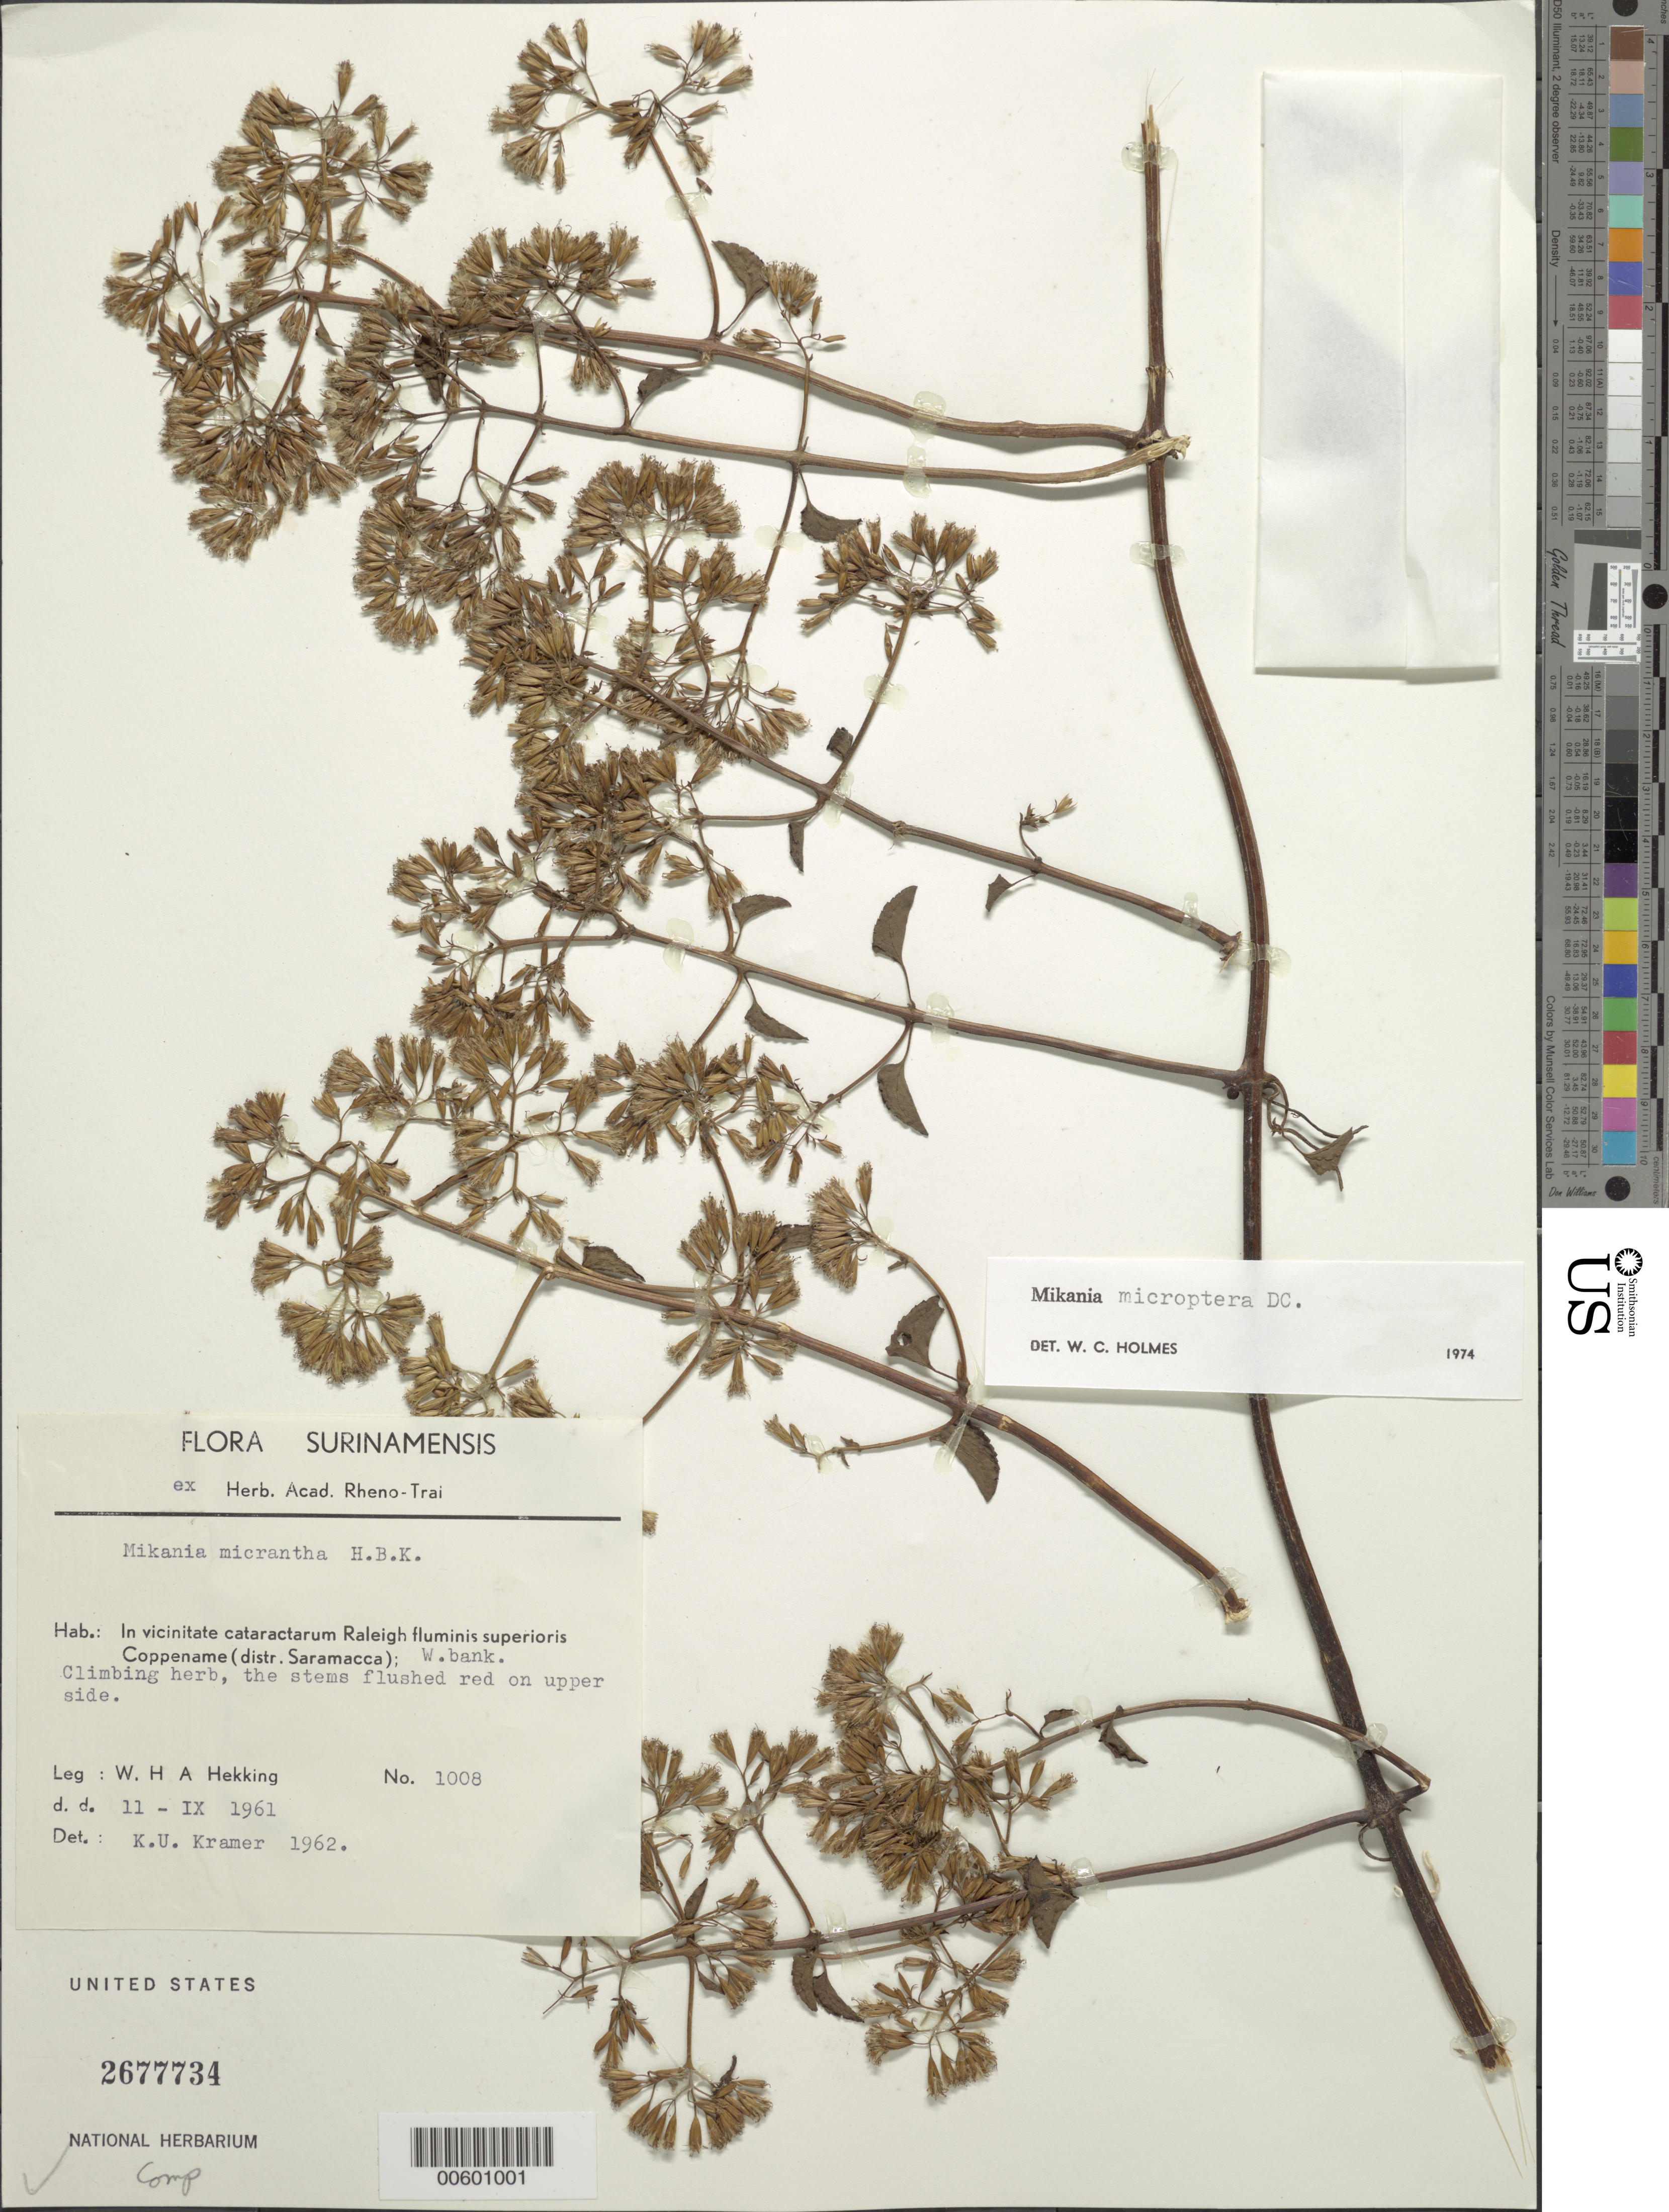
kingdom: Plantae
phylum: Tracheophyta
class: Magnoliopsida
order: Asterales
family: Asteraceae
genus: Mikania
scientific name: Mikania microptera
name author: DC.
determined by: Holmes, W. C.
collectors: W. H. A. Hekking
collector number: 1008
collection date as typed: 11-Aug-61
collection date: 1961-08-11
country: Suriname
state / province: Saramacca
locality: Coppename, vic. cataractarum Raleigh fluminis superíoris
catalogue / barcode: US 2677734